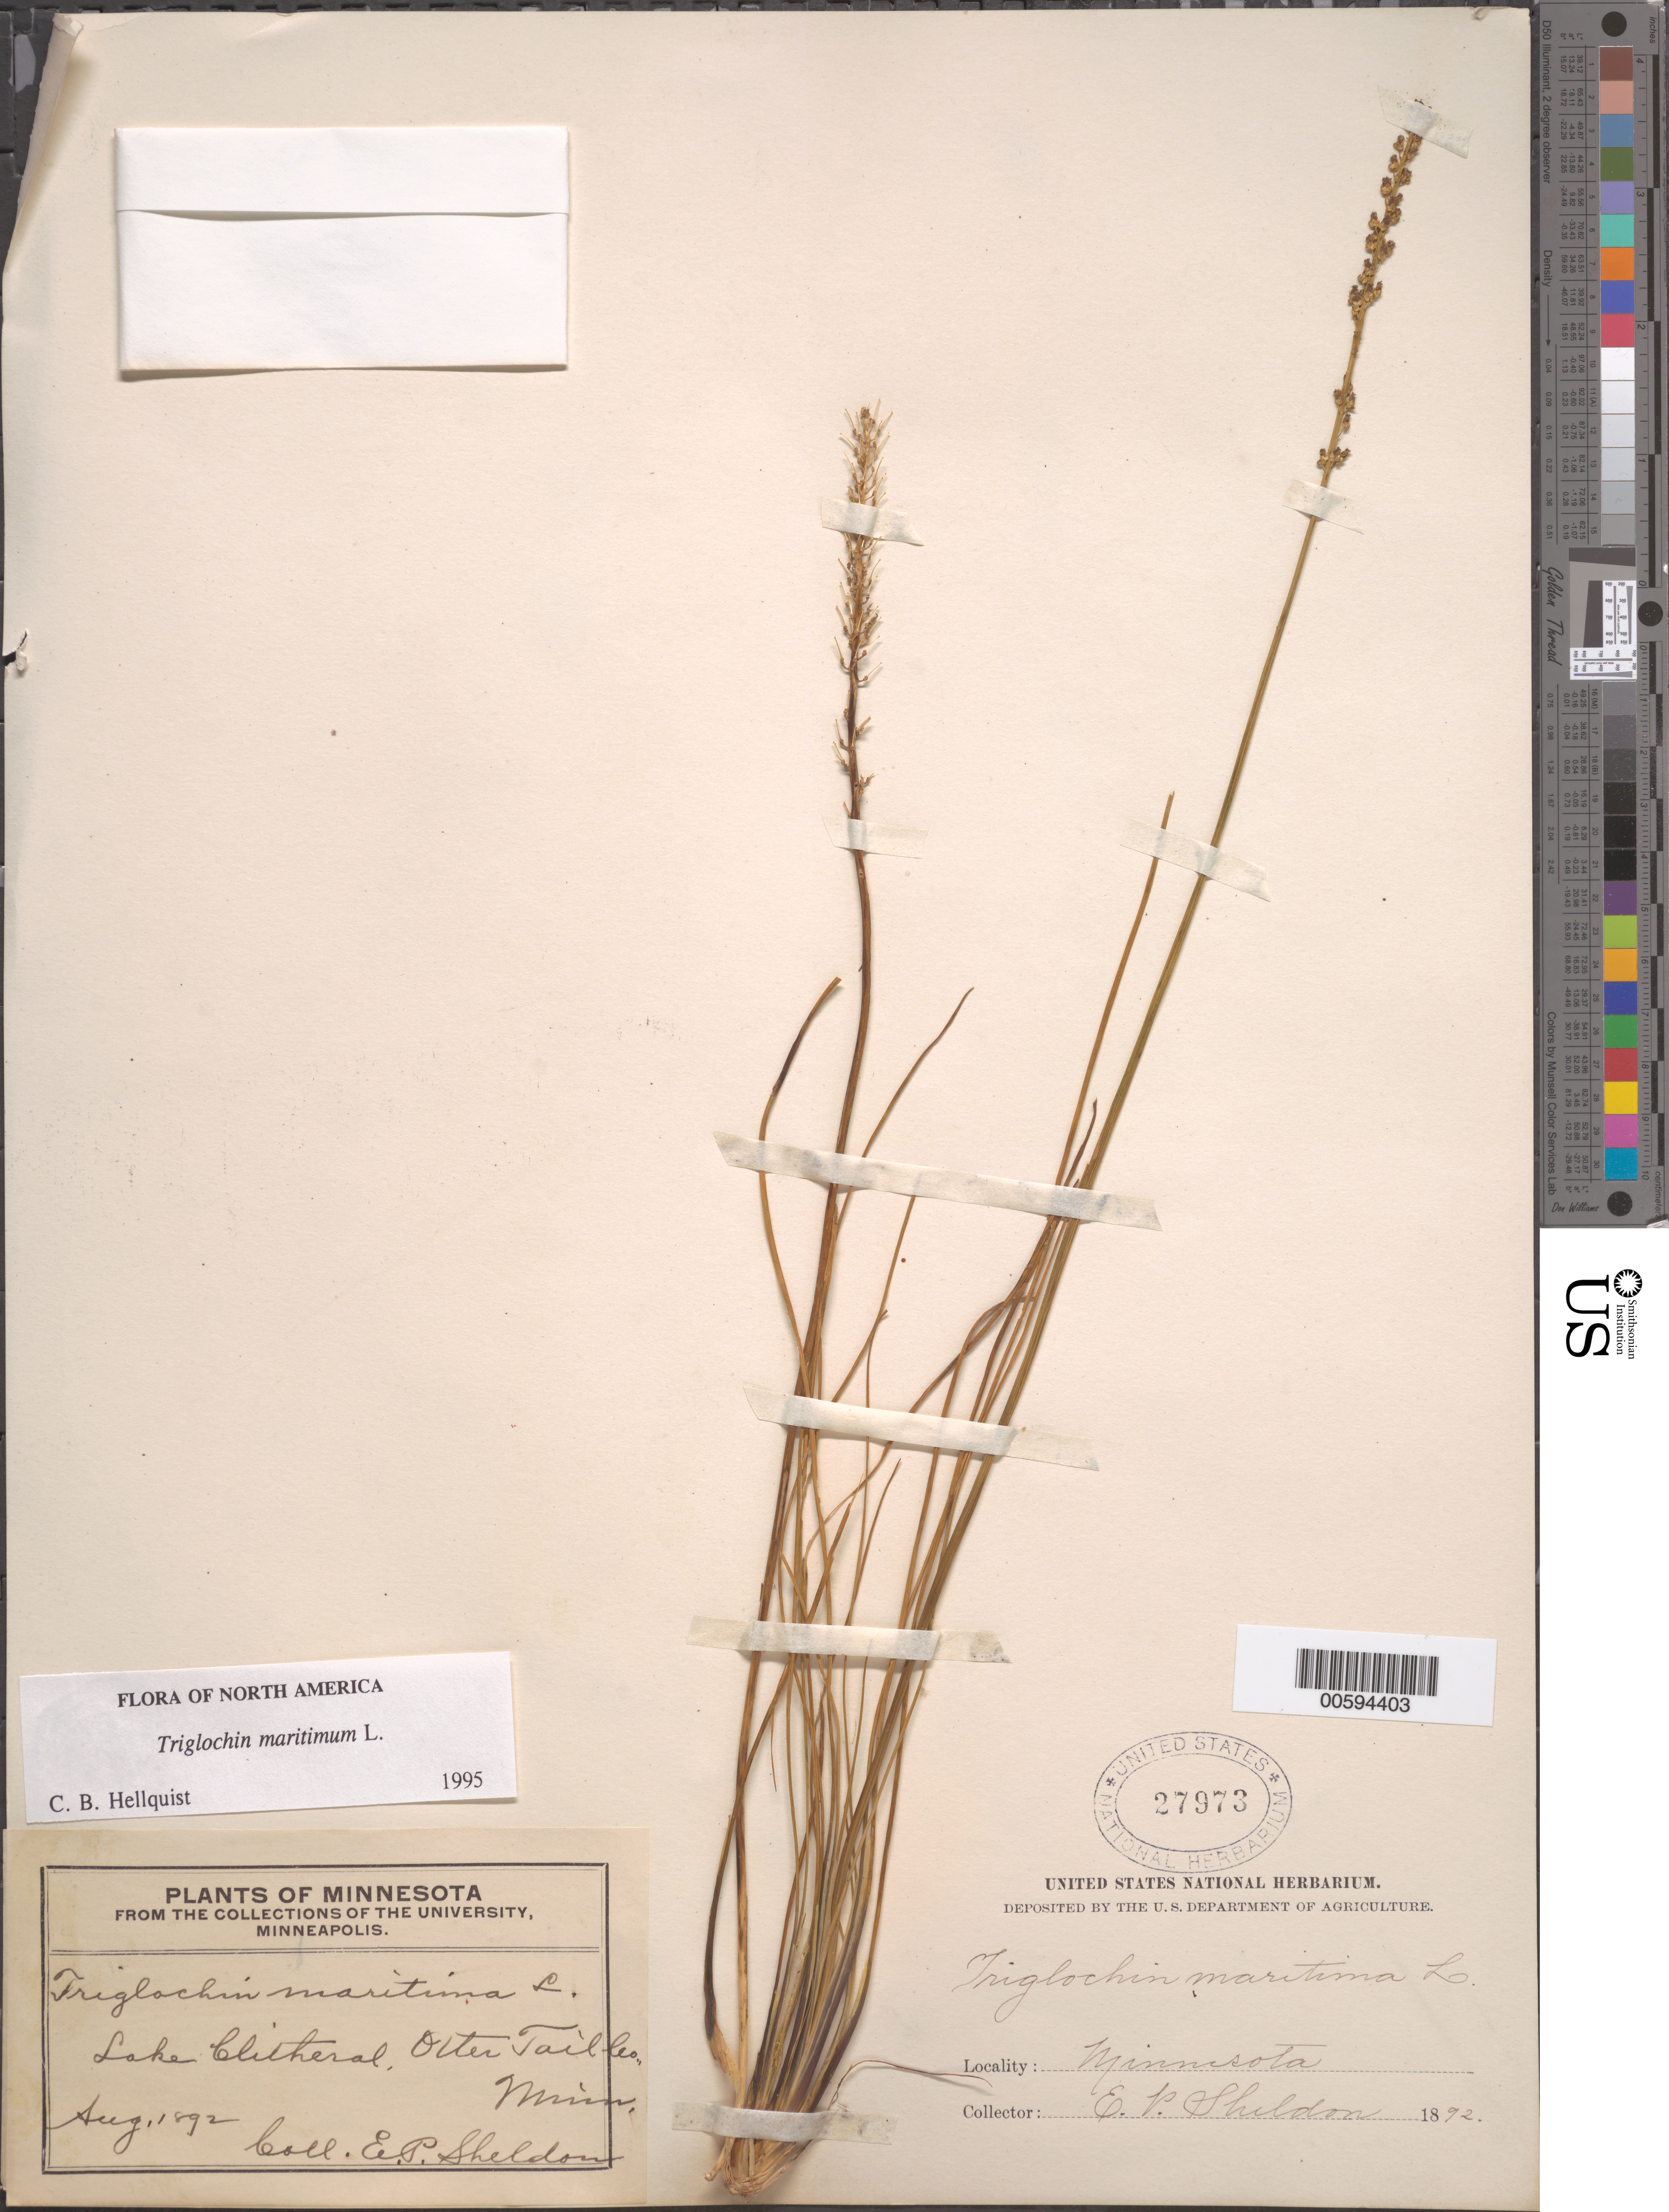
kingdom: Plantae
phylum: Tracheophyta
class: Liliopsida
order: Alismatales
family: Juncaginaceae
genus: Triglochin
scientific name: Triglochin maritima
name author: L.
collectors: E. P. Sheldon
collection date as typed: Aug 1892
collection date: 1892-08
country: United States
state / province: Minnesota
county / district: Otter Tail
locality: Lake Clitheral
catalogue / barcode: US 27973